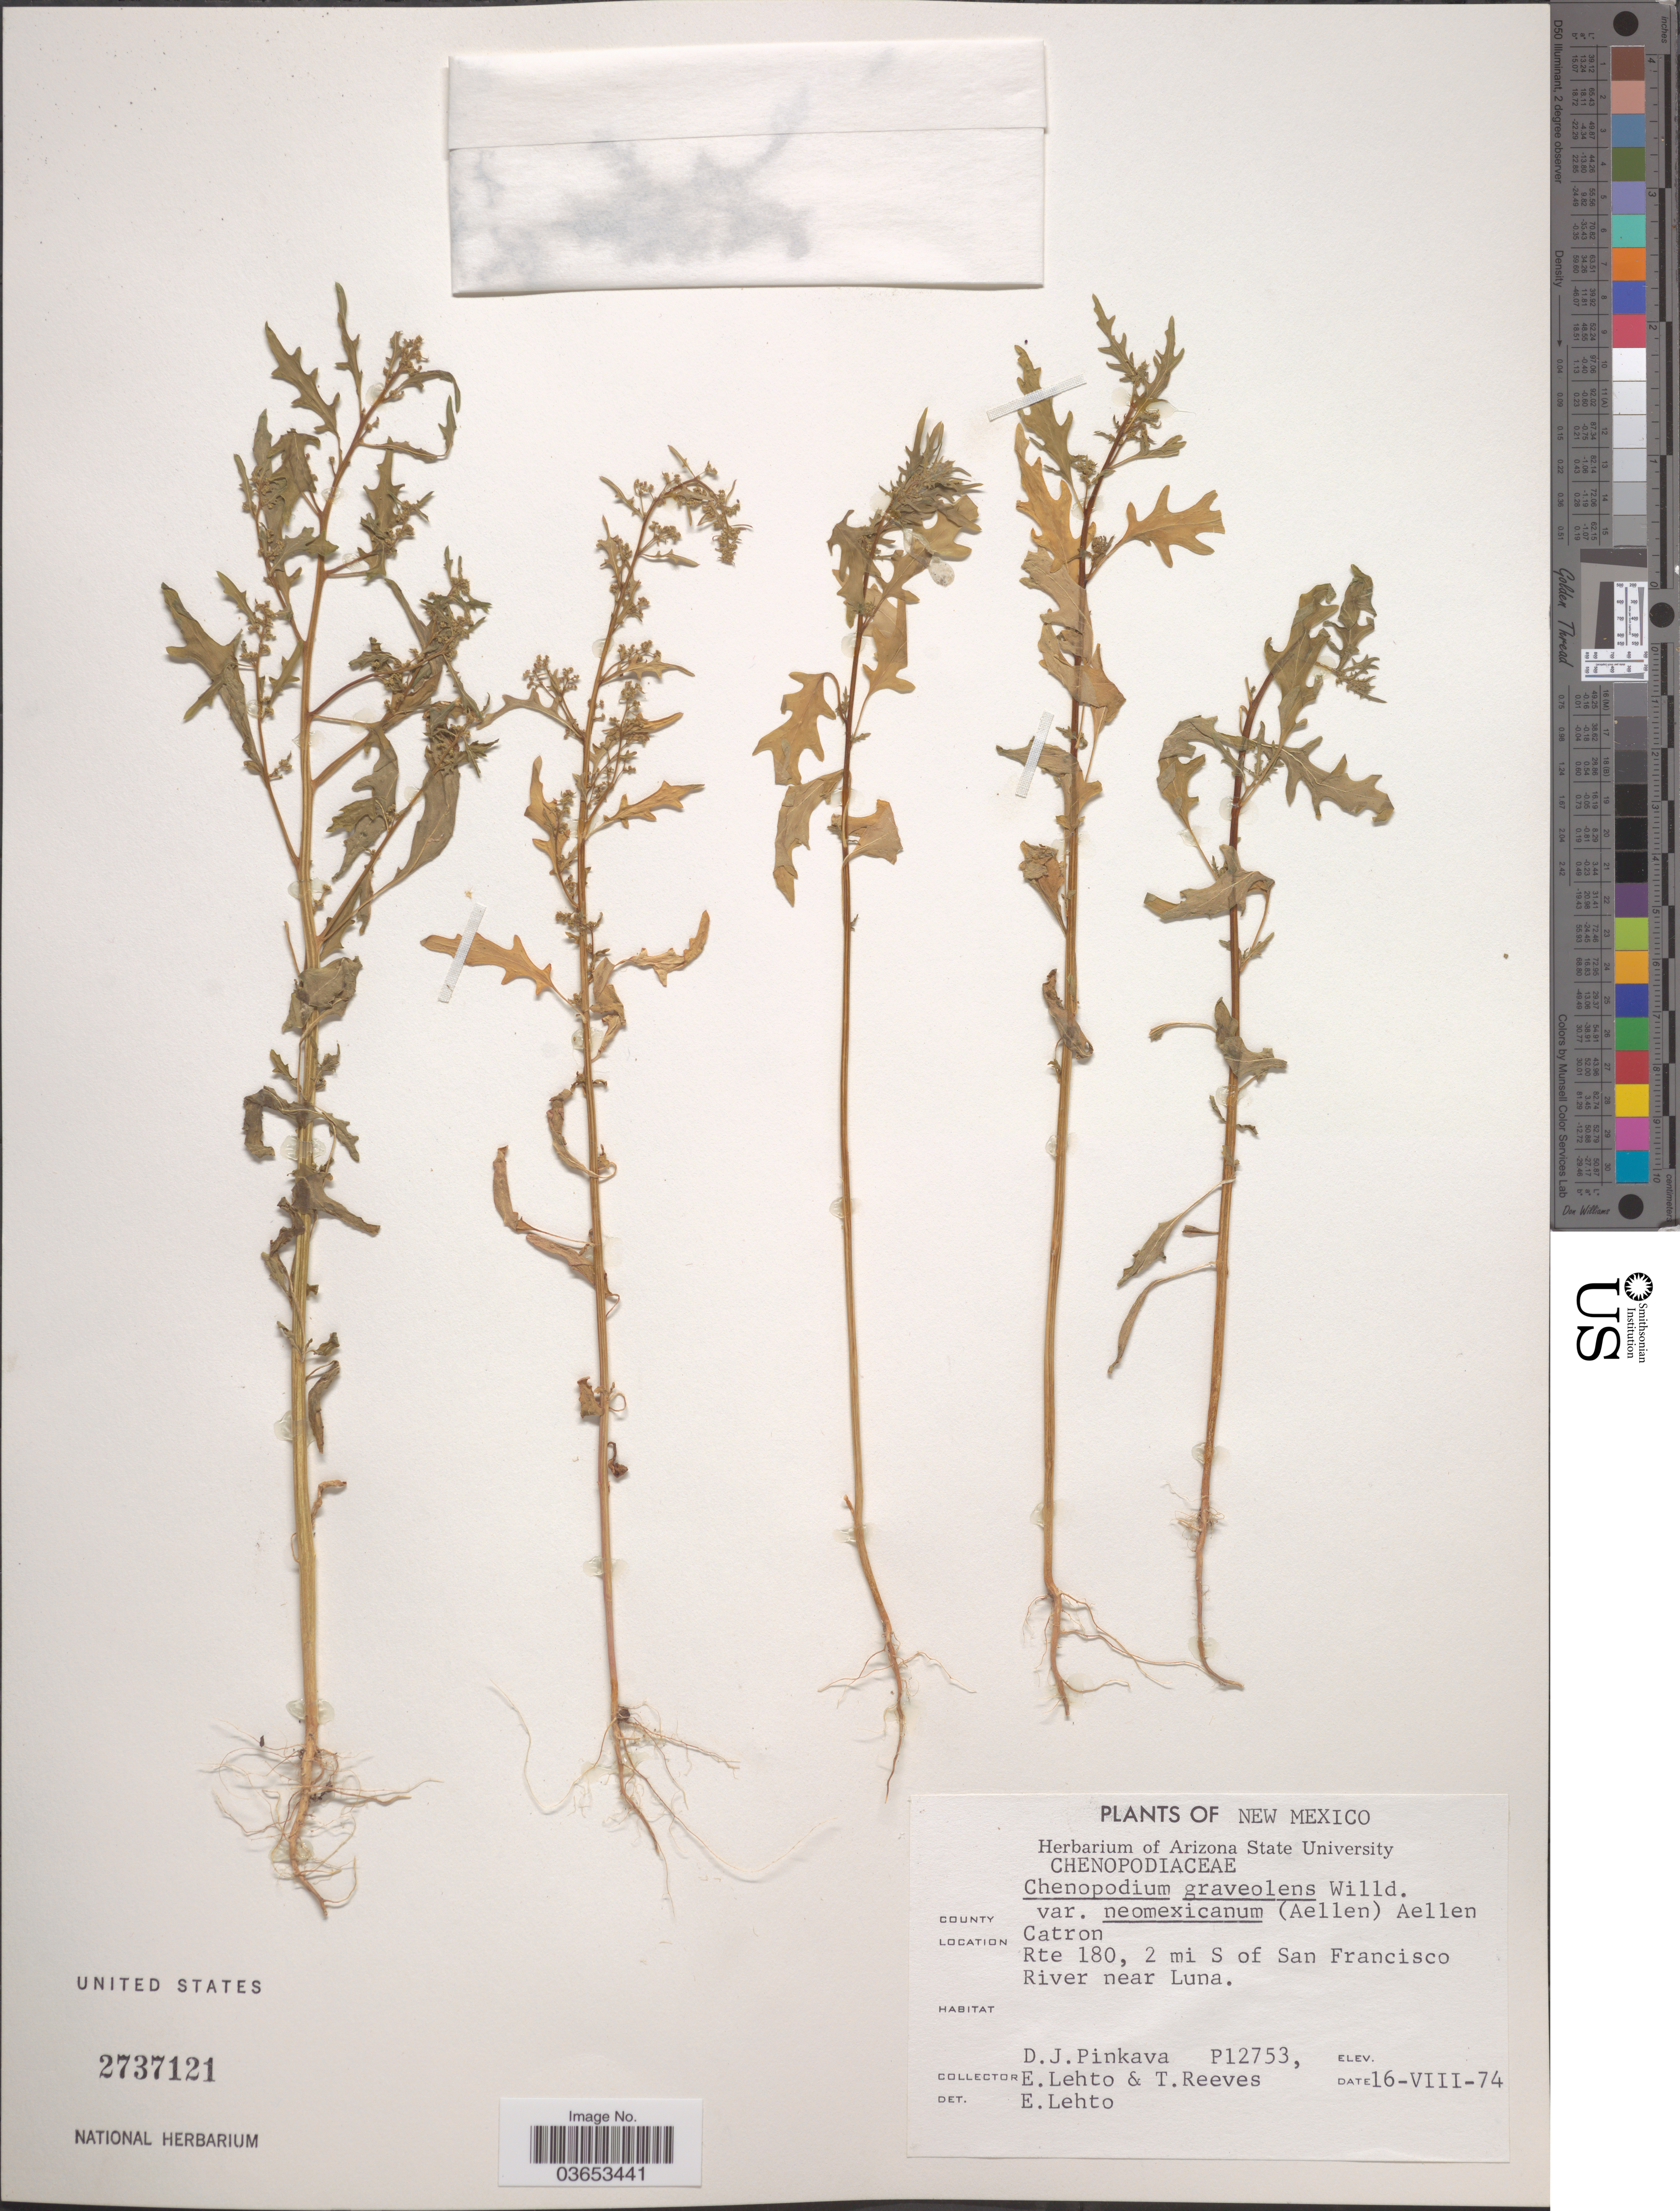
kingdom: Plantae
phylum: Tracheophyta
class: Magnoliopsida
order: Caryophyllales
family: Amaranthaceae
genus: Chenopodium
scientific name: Chenopodium incisum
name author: Poir.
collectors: D. J. Pinkava, E. Lehto & T. Reeves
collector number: P12753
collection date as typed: Transcribed d/m/y: 16/8/74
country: United States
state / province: New Mexico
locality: County Catron. Rte 180, 2 mi S of San Francisco River near Luna.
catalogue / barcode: US 2737121